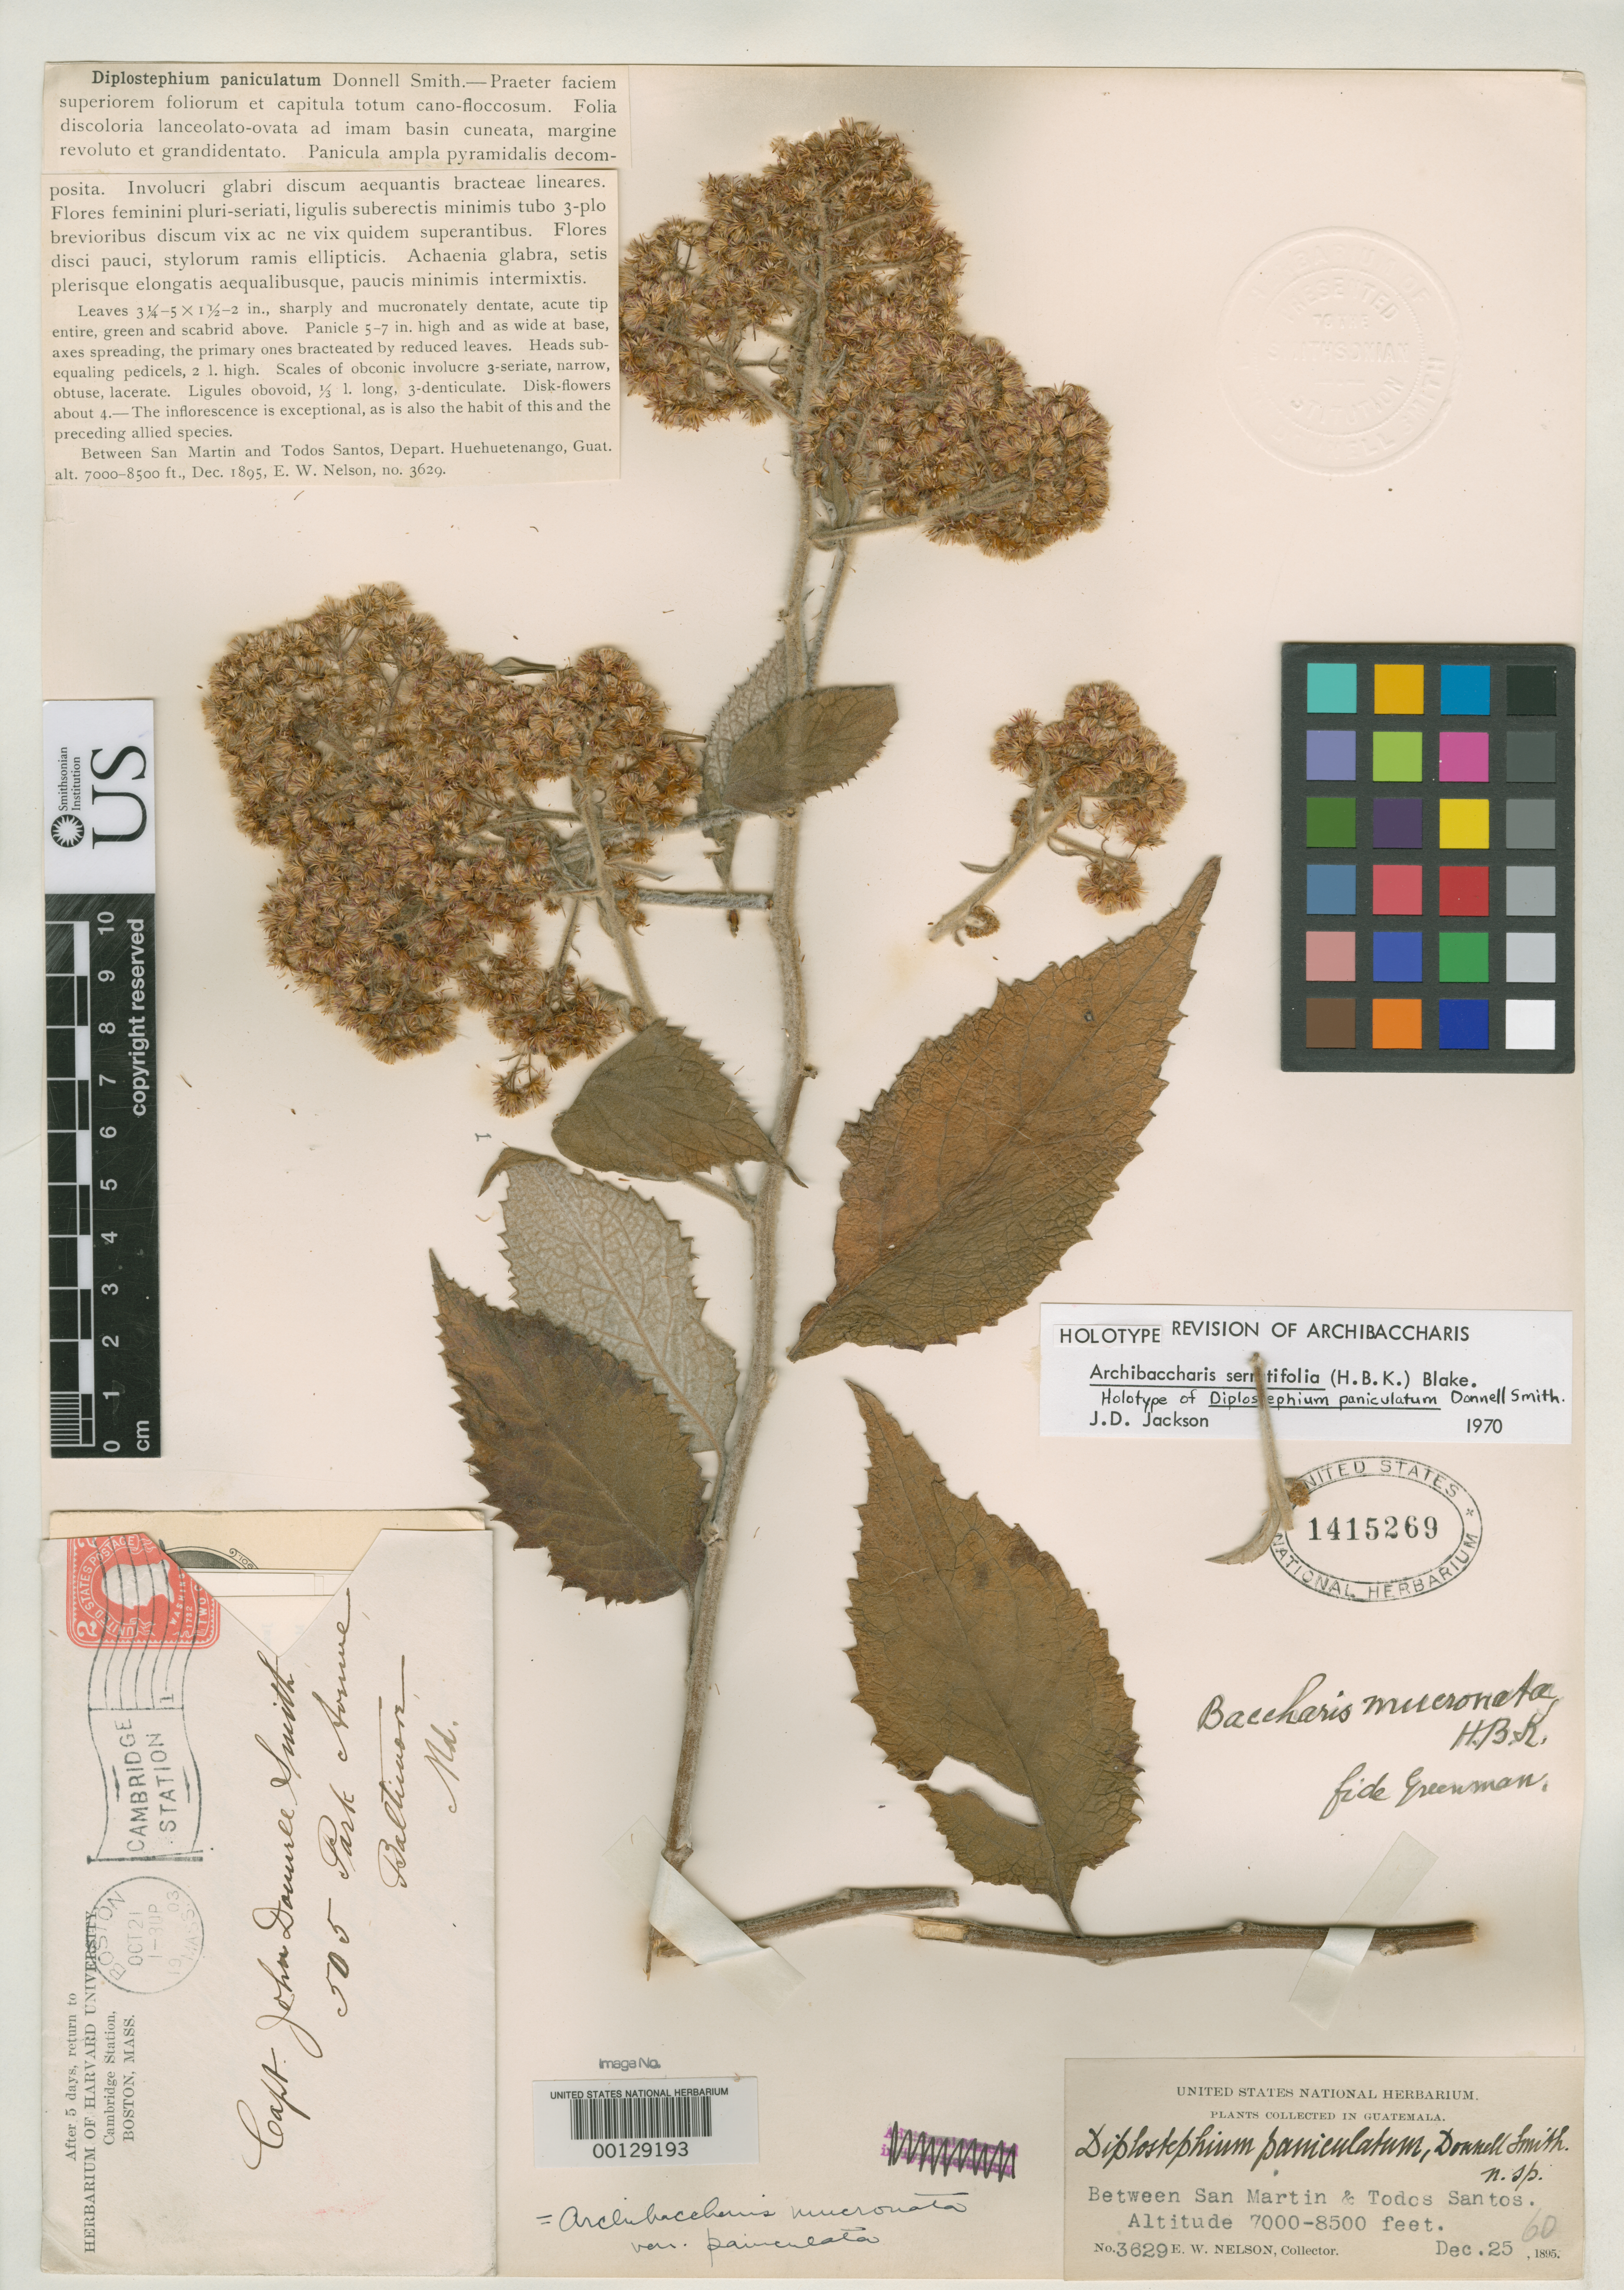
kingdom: Plantae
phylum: Tracheophyta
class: Magnoliopsida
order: Asterales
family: Asteraceae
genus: Diplostephium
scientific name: Diplostephium paniculatum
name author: Donn. Sm.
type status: Holotype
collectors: E. W. Nelson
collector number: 3629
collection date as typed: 25 Dec 1895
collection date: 1895-12-25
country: Guatemala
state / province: Huehuetenango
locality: Between San Martin and Todas Santas; alt. 7000-8500 ft.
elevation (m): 2134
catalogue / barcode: US 1415269